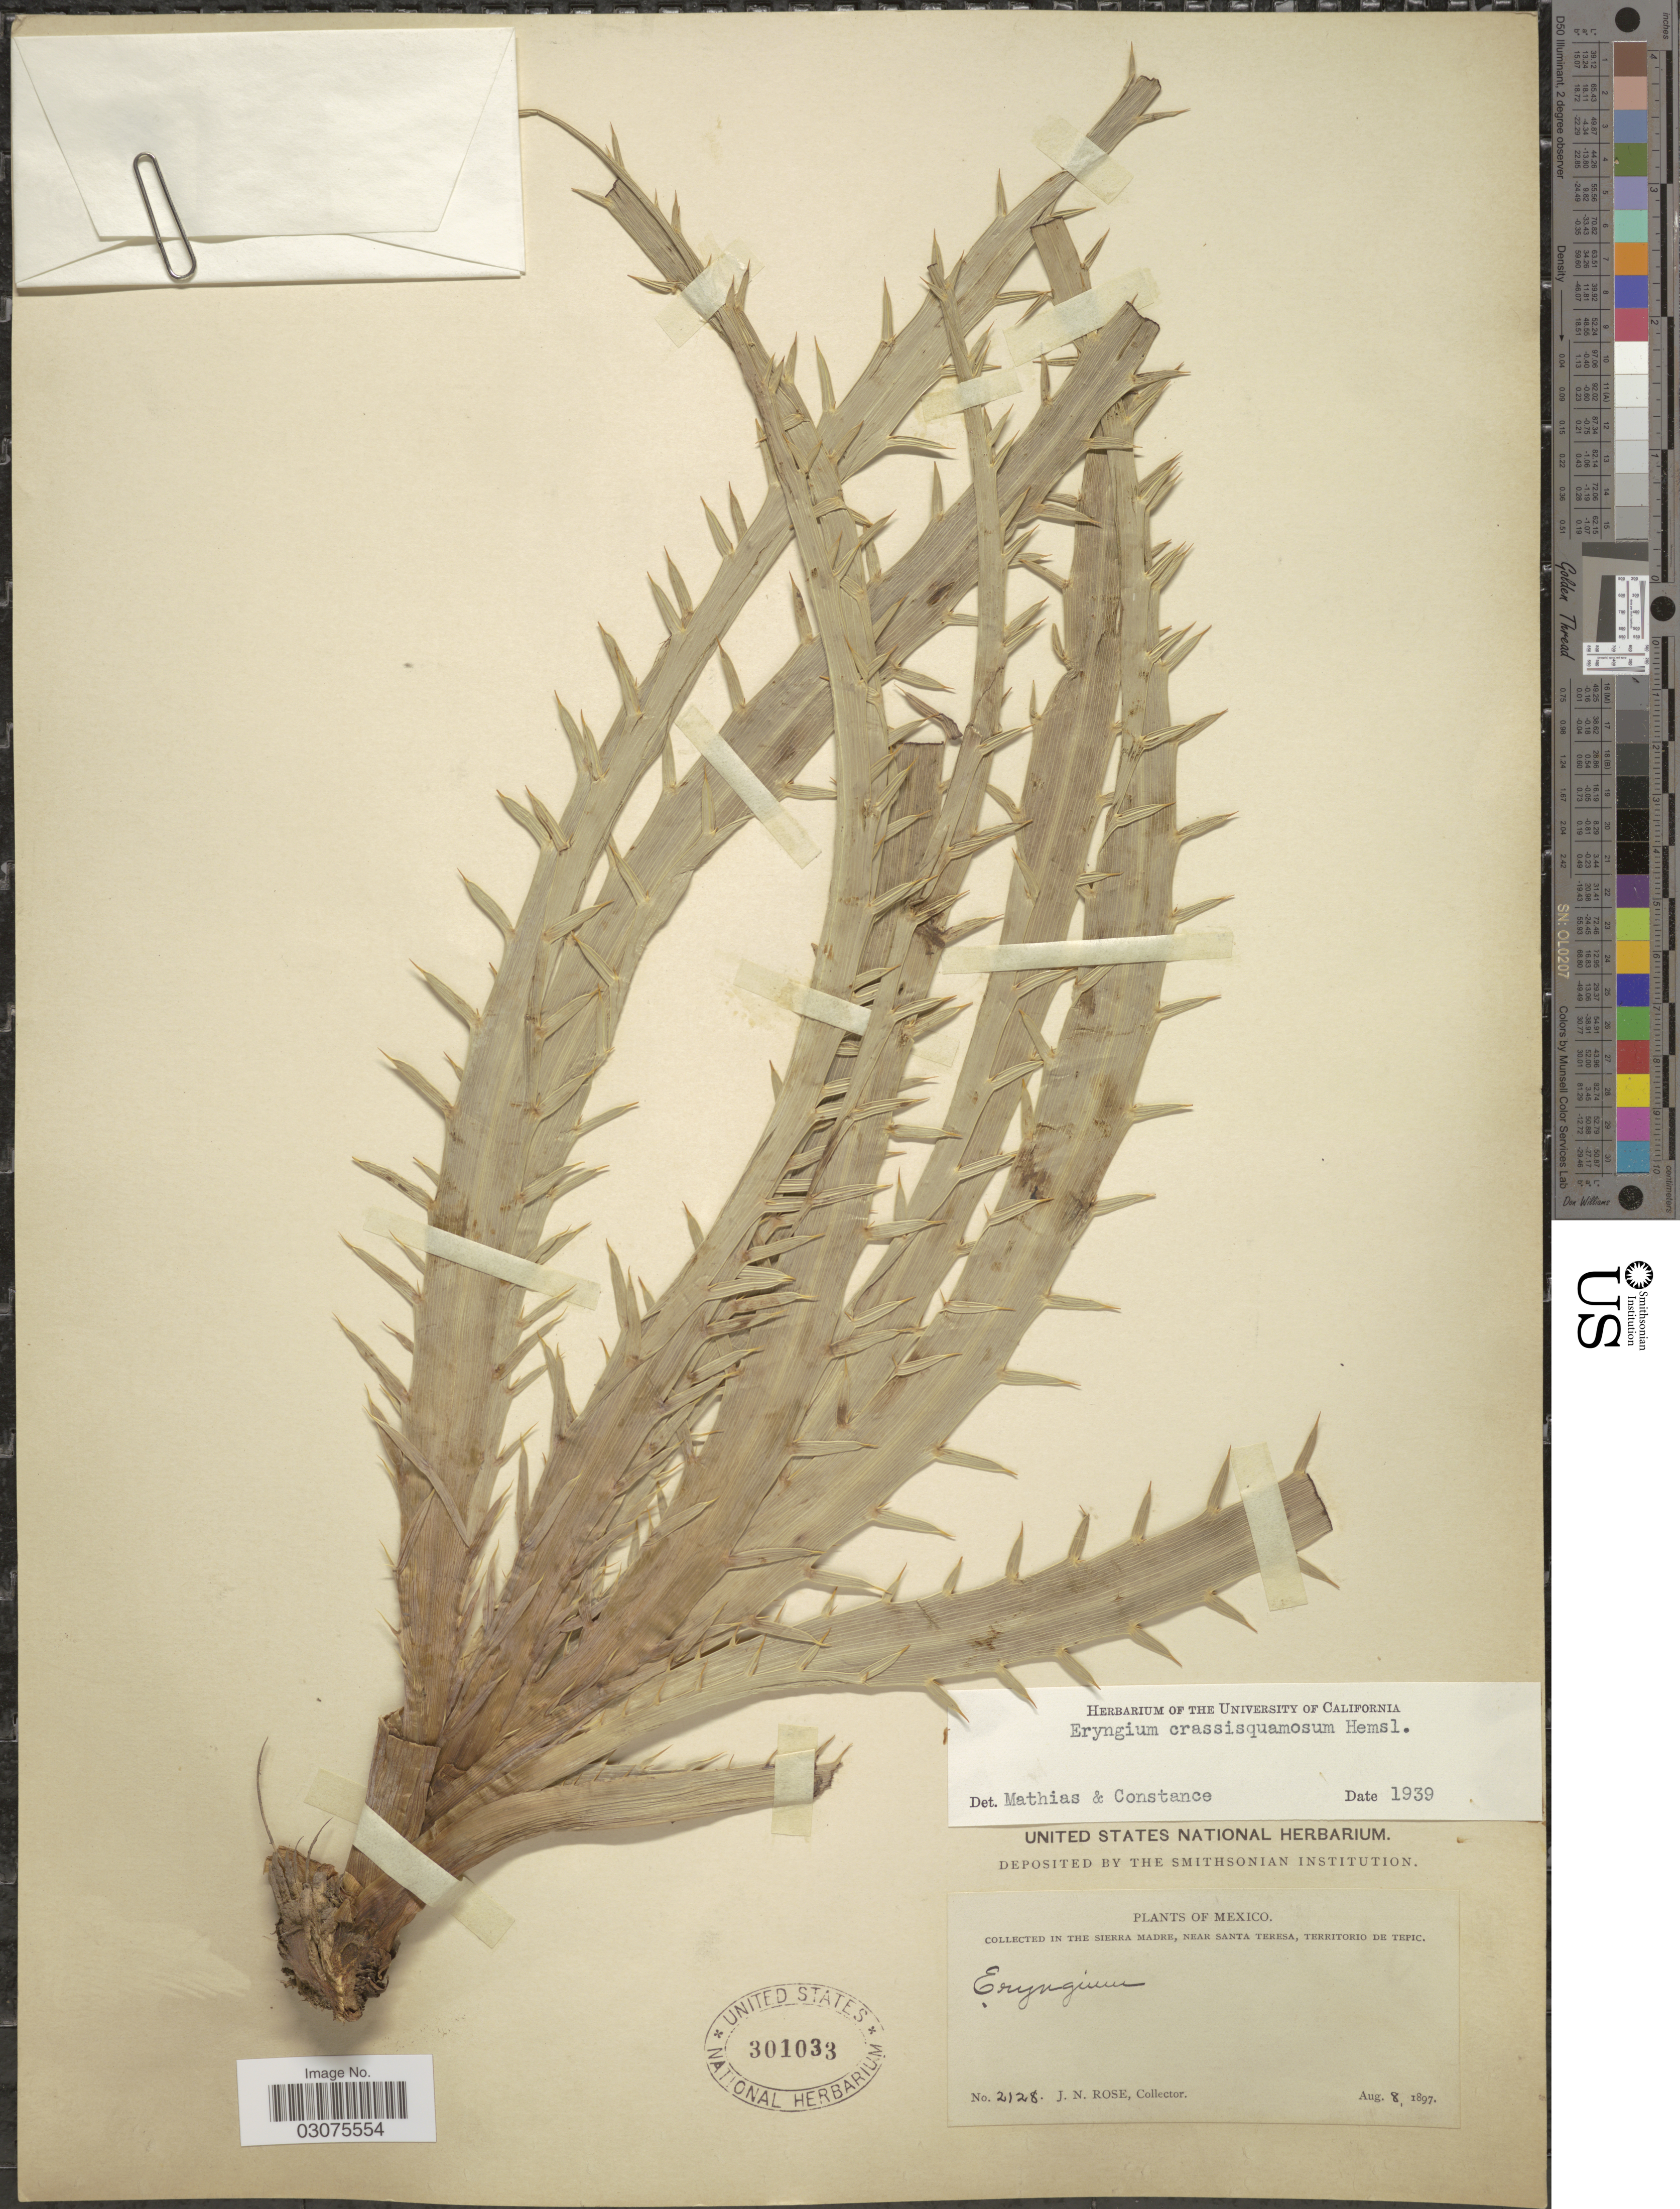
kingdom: Plantae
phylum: Tracheophyta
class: Magnoliopsida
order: Apiales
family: Apiaceae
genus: Eryngium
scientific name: Eryngium crassisquamosum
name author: Hemsl.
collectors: J. N. Rose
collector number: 2128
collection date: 1897-08-08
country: Mexico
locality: In the Sierra Madre, near Santa Teresa, Territorio de Tepic.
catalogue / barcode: US 301033